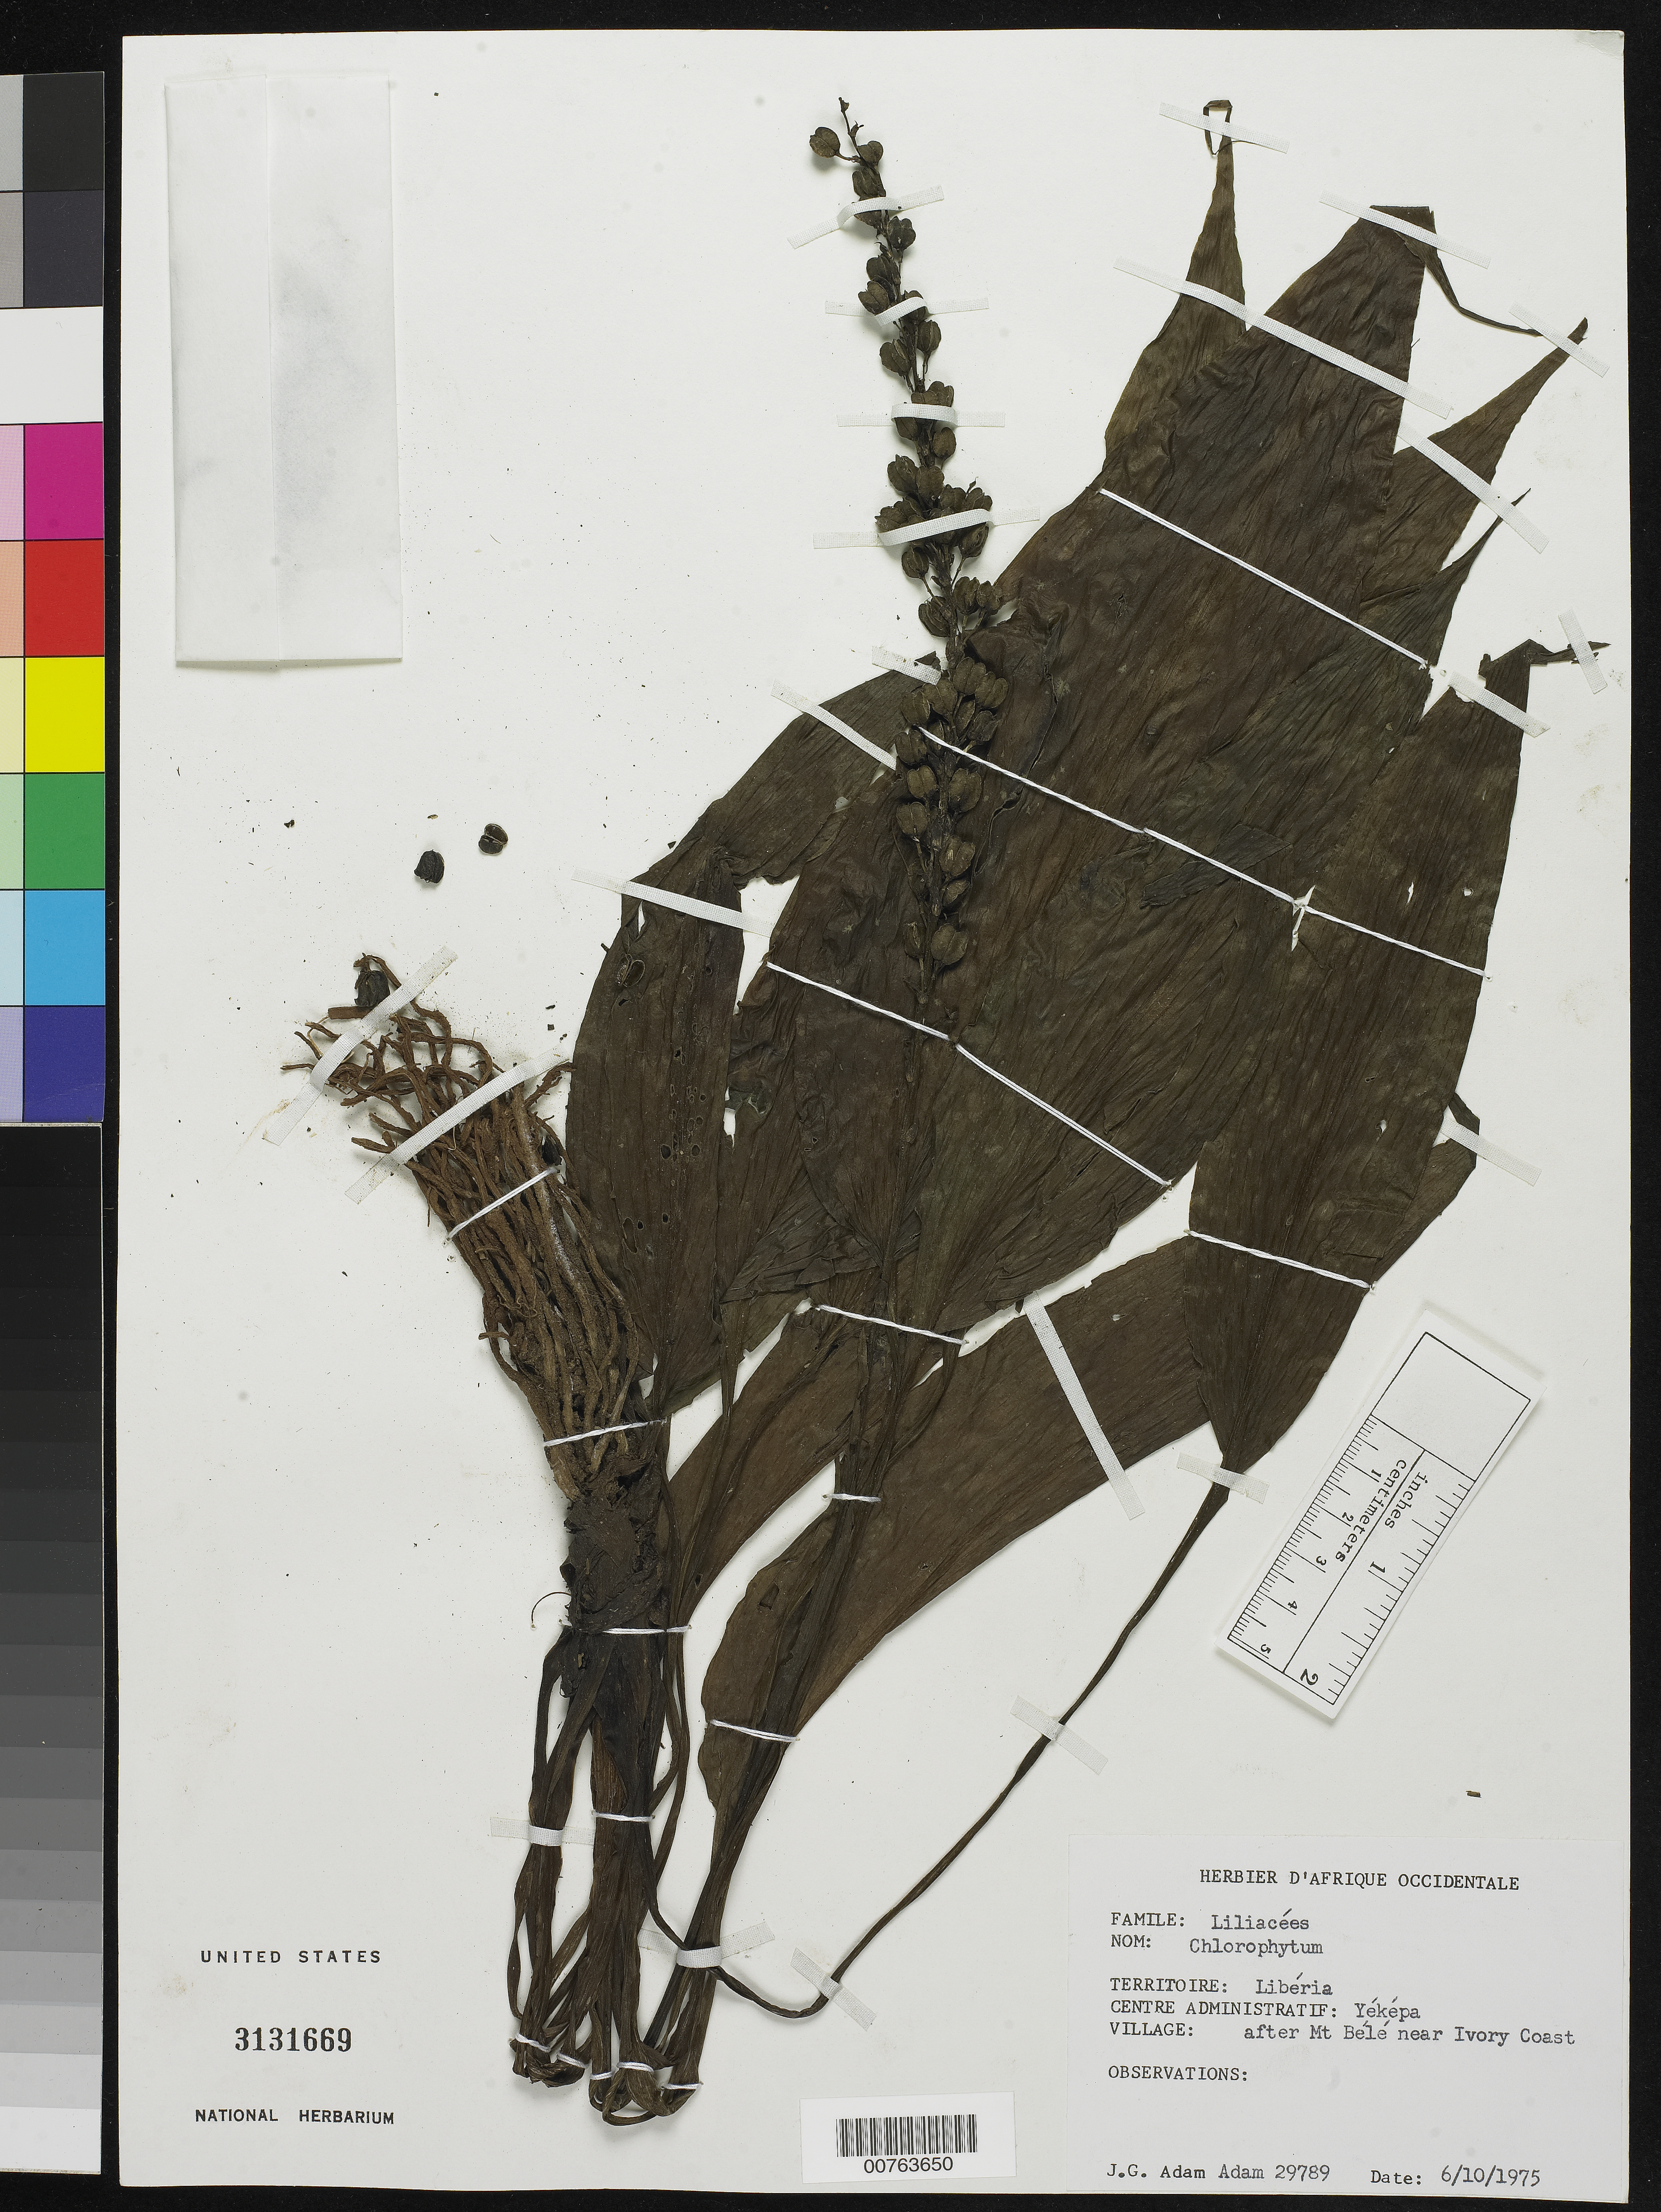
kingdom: Plantae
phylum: Tracheophyta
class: Liliopsida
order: Asparagales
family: Asparagaceae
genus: Chlorophytum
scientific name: Chlorophytum sp.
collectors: J. Adam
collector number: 29789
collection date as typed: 06 Oct 1975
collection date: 1975-10-06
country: Liberia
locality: Yekepa, after Mt. Bele near Ivory Coast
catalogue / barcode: US 3131669